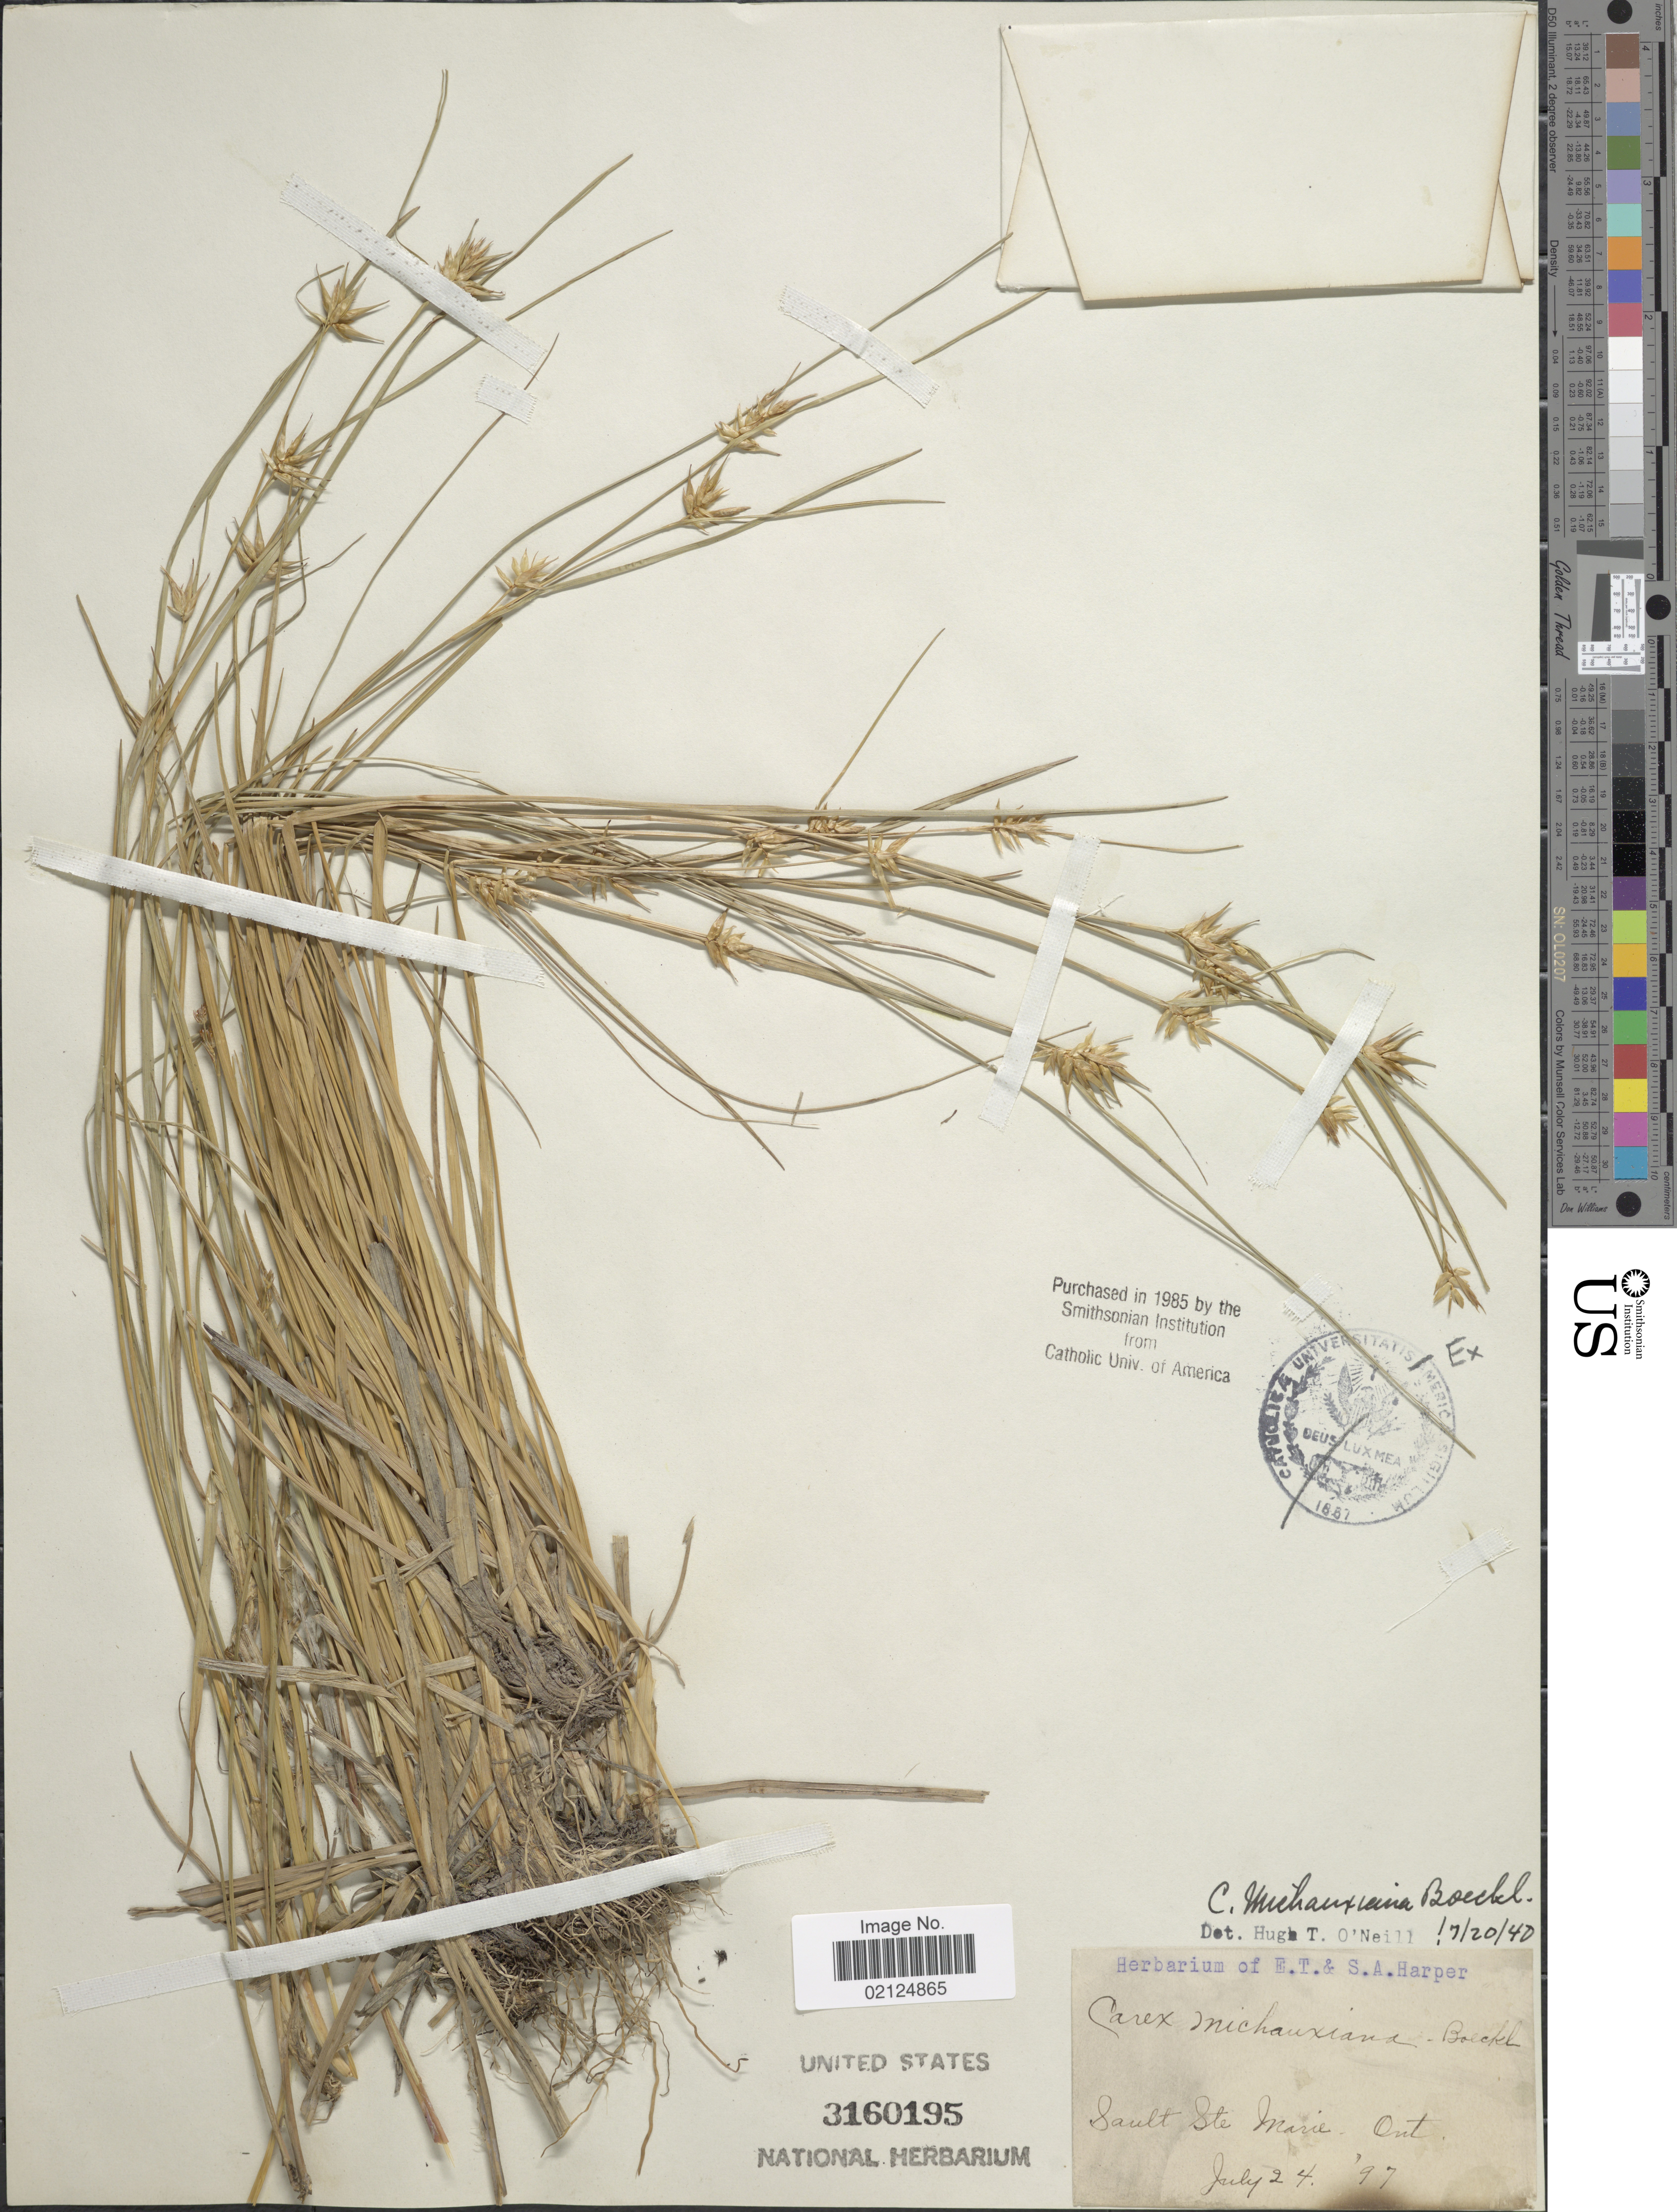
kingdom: Plantae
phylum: Tracheophyta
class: Liliopsida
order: Poales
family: Cyperaceae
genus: Carex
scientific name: Carex michauxiana subsp. michauxiana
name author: Boeckeler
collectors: ex herb. E. T. & S. A. Harper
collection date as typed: Transcribed d/m/y: 24/7/97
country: Canada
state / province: Ontario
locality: Sault Ste Marie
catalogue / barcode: US 3160195